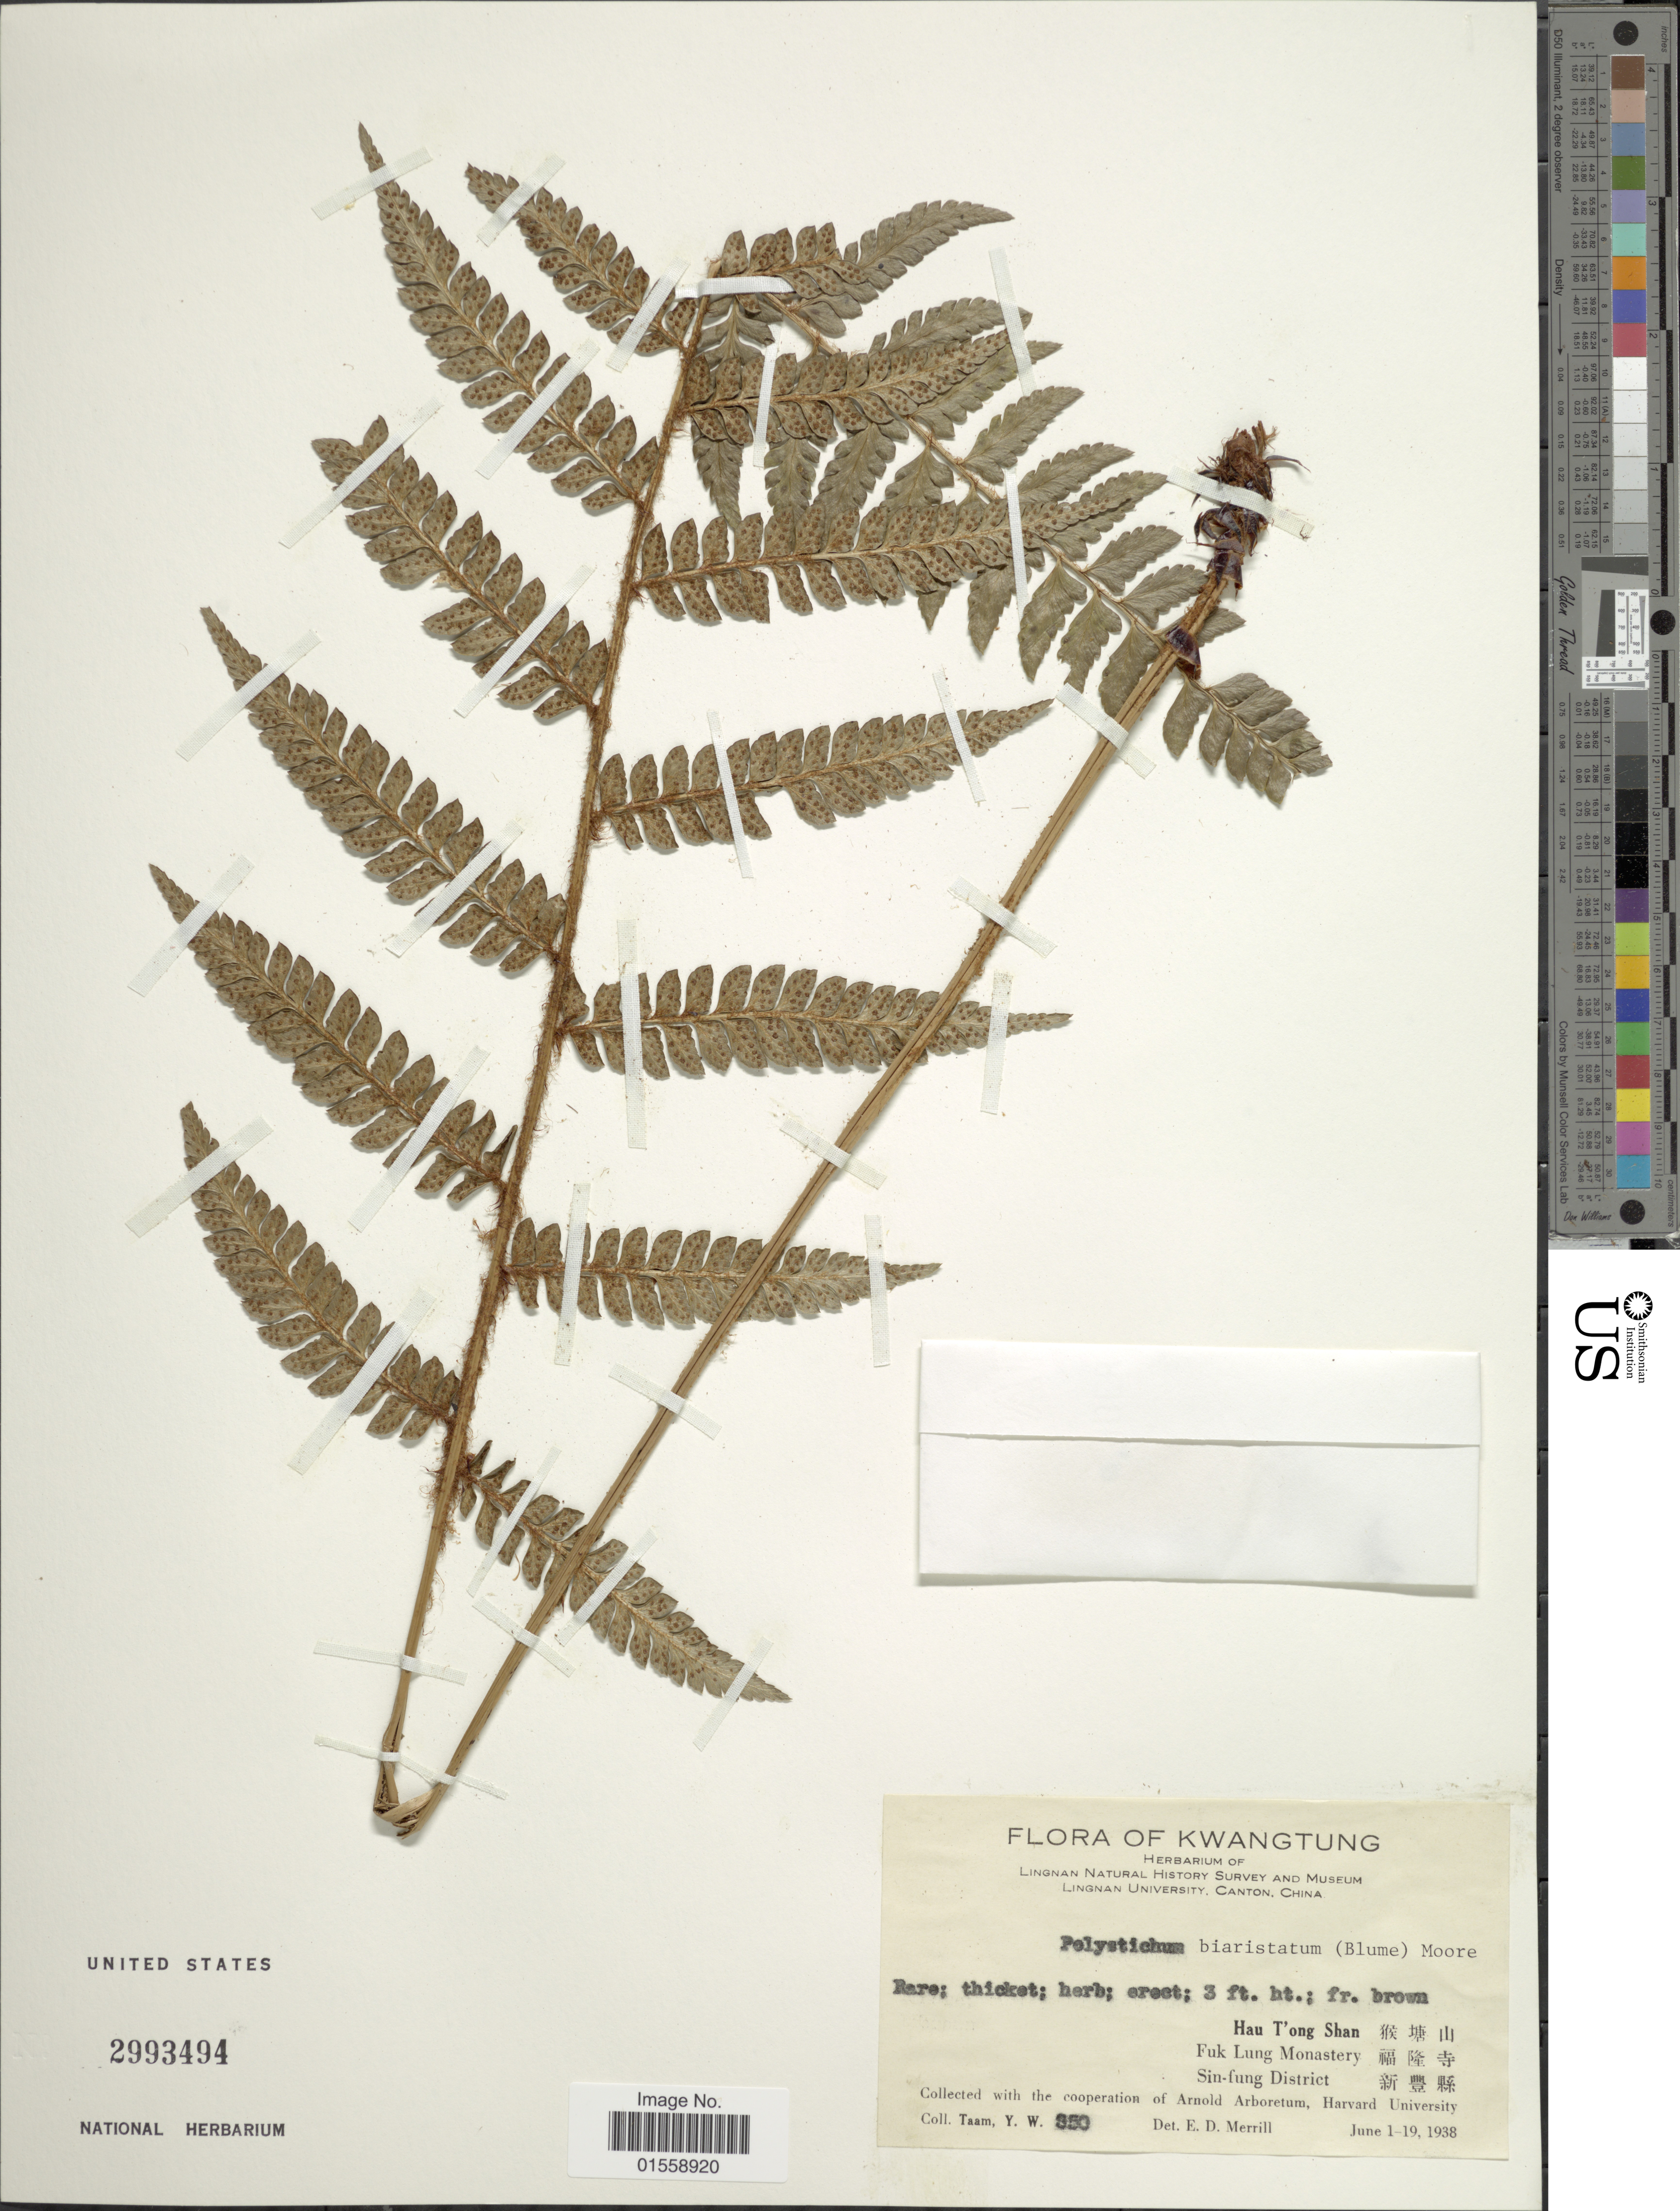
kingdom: Plantae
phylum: Tracheophyta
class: Polypodiopsida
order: Polypodiales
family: Dryopteridaceae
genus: Polystichum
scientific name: Polystichum biaristatum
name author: (Blume) T. Moore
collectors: Y. W. Taam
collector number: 350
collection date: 1938-06-01/1938-06-19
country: China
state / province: Guangdong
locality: Kwangtung, Hau T'ong Shan, Fuk Lung Monastery, Sin-fung District.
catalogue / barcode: US 2993494